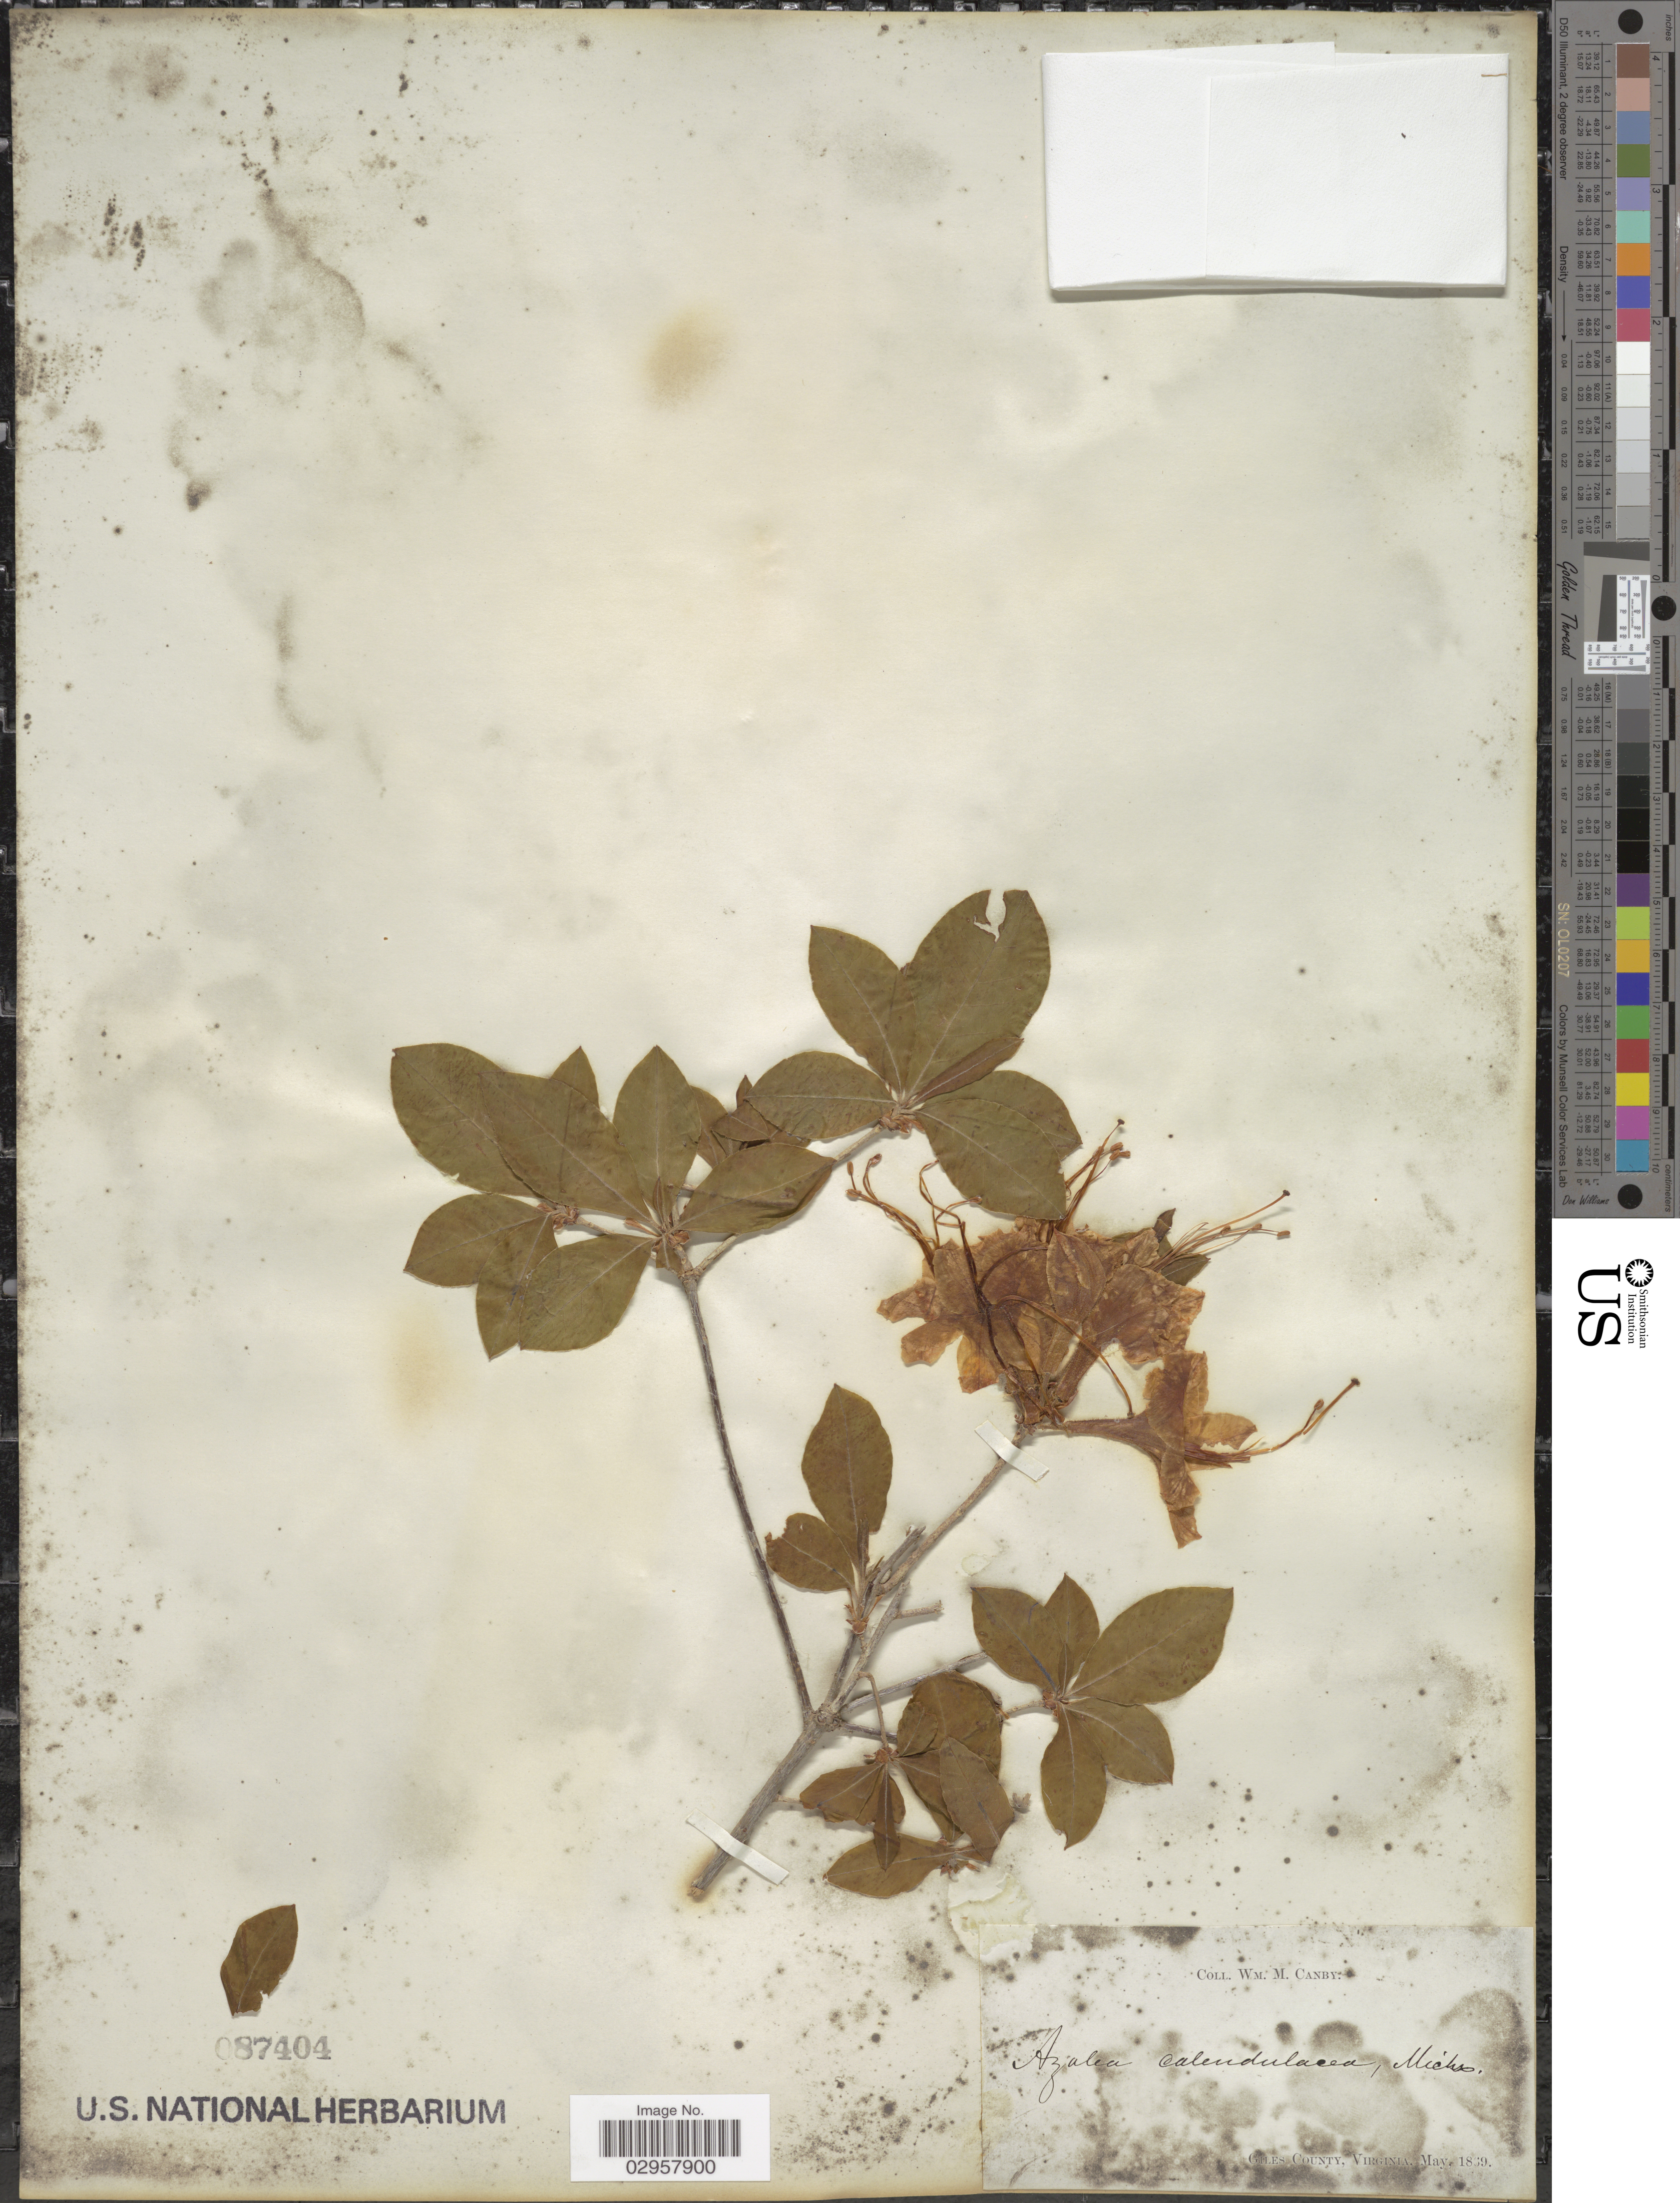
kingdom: Plantae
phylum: Tracheophyta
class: Magnoliopsida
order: Ericales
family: Ericaceae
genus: Rhododendron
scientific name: Rhododendron calendulaceum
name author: (Michx.) Torr.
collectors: W. Canby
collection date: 1839-05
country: United States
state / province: Virginia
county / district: Giles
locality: Giles County.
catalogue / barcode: US 87404